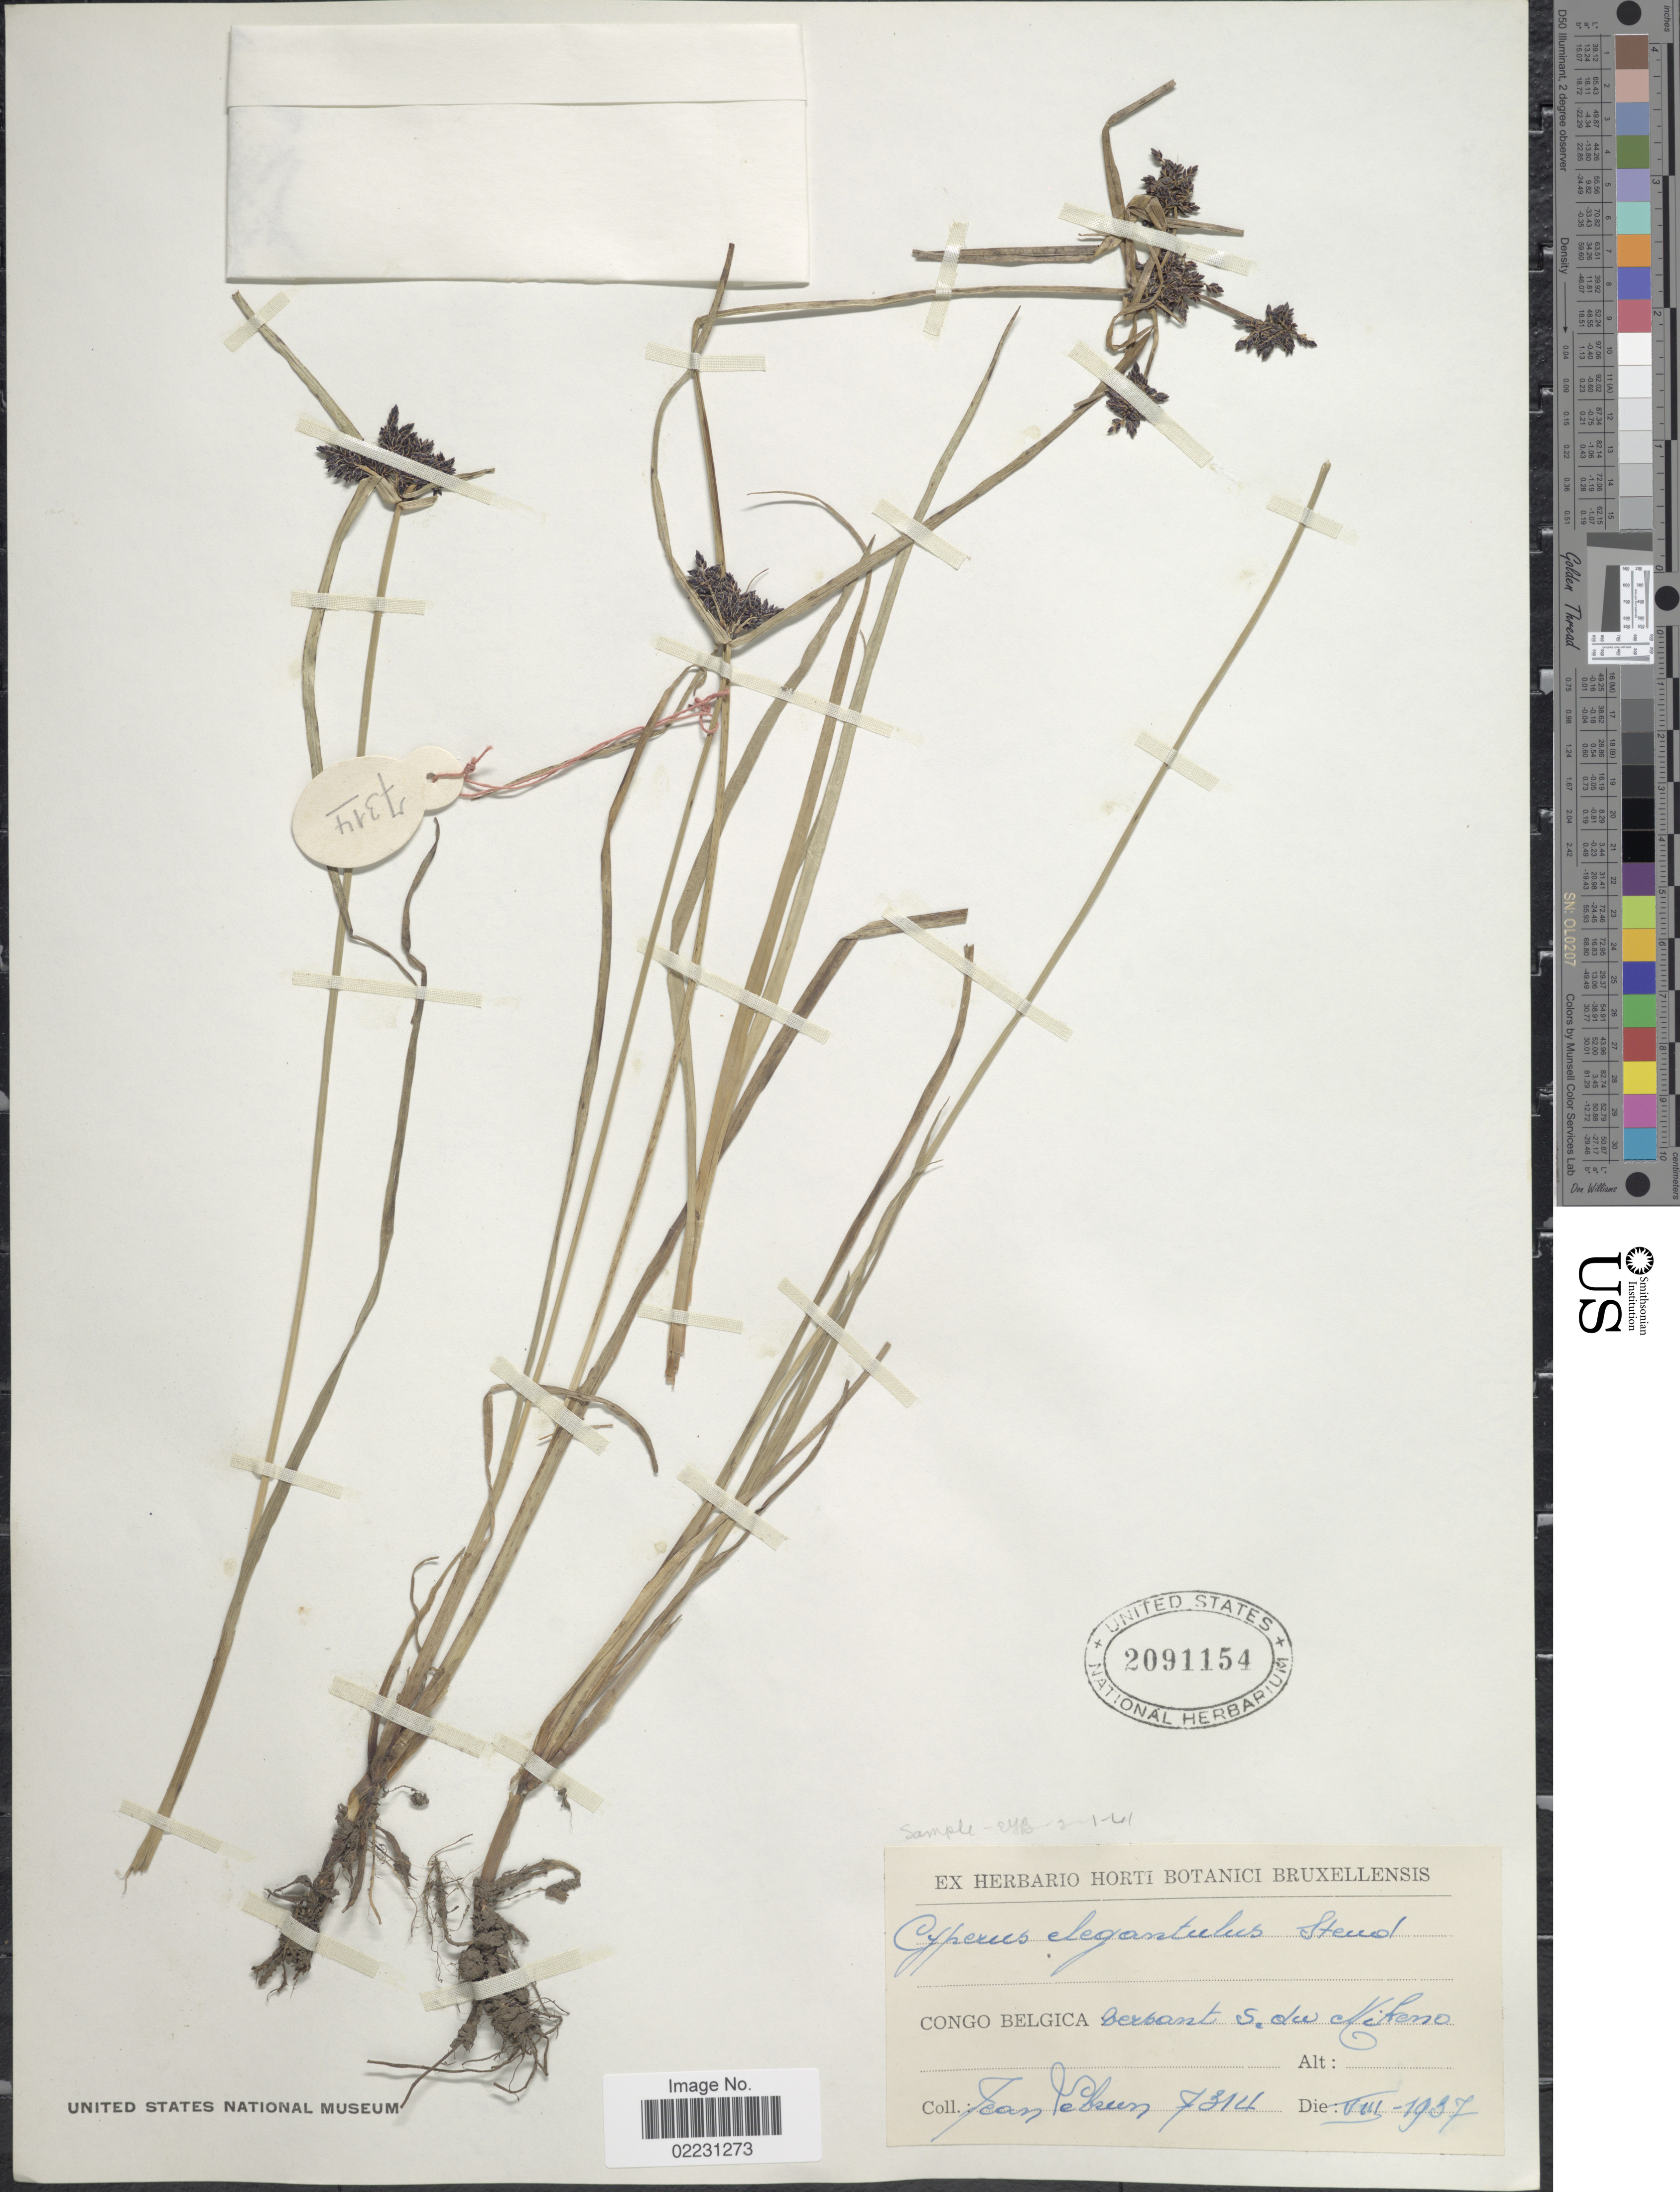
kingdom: Plantae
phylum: Tracheophyta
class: Liliopsida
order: Poales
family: Cyperaceae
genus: Cyperus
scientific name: Cyperus elegantulus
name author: Steud.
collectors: J. A. Lebrun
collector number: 7314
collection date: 1937-08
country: Congo, Democratic Republic of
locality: Congo Belgica, versant S. du Mikeno.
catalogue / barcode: US 2091154